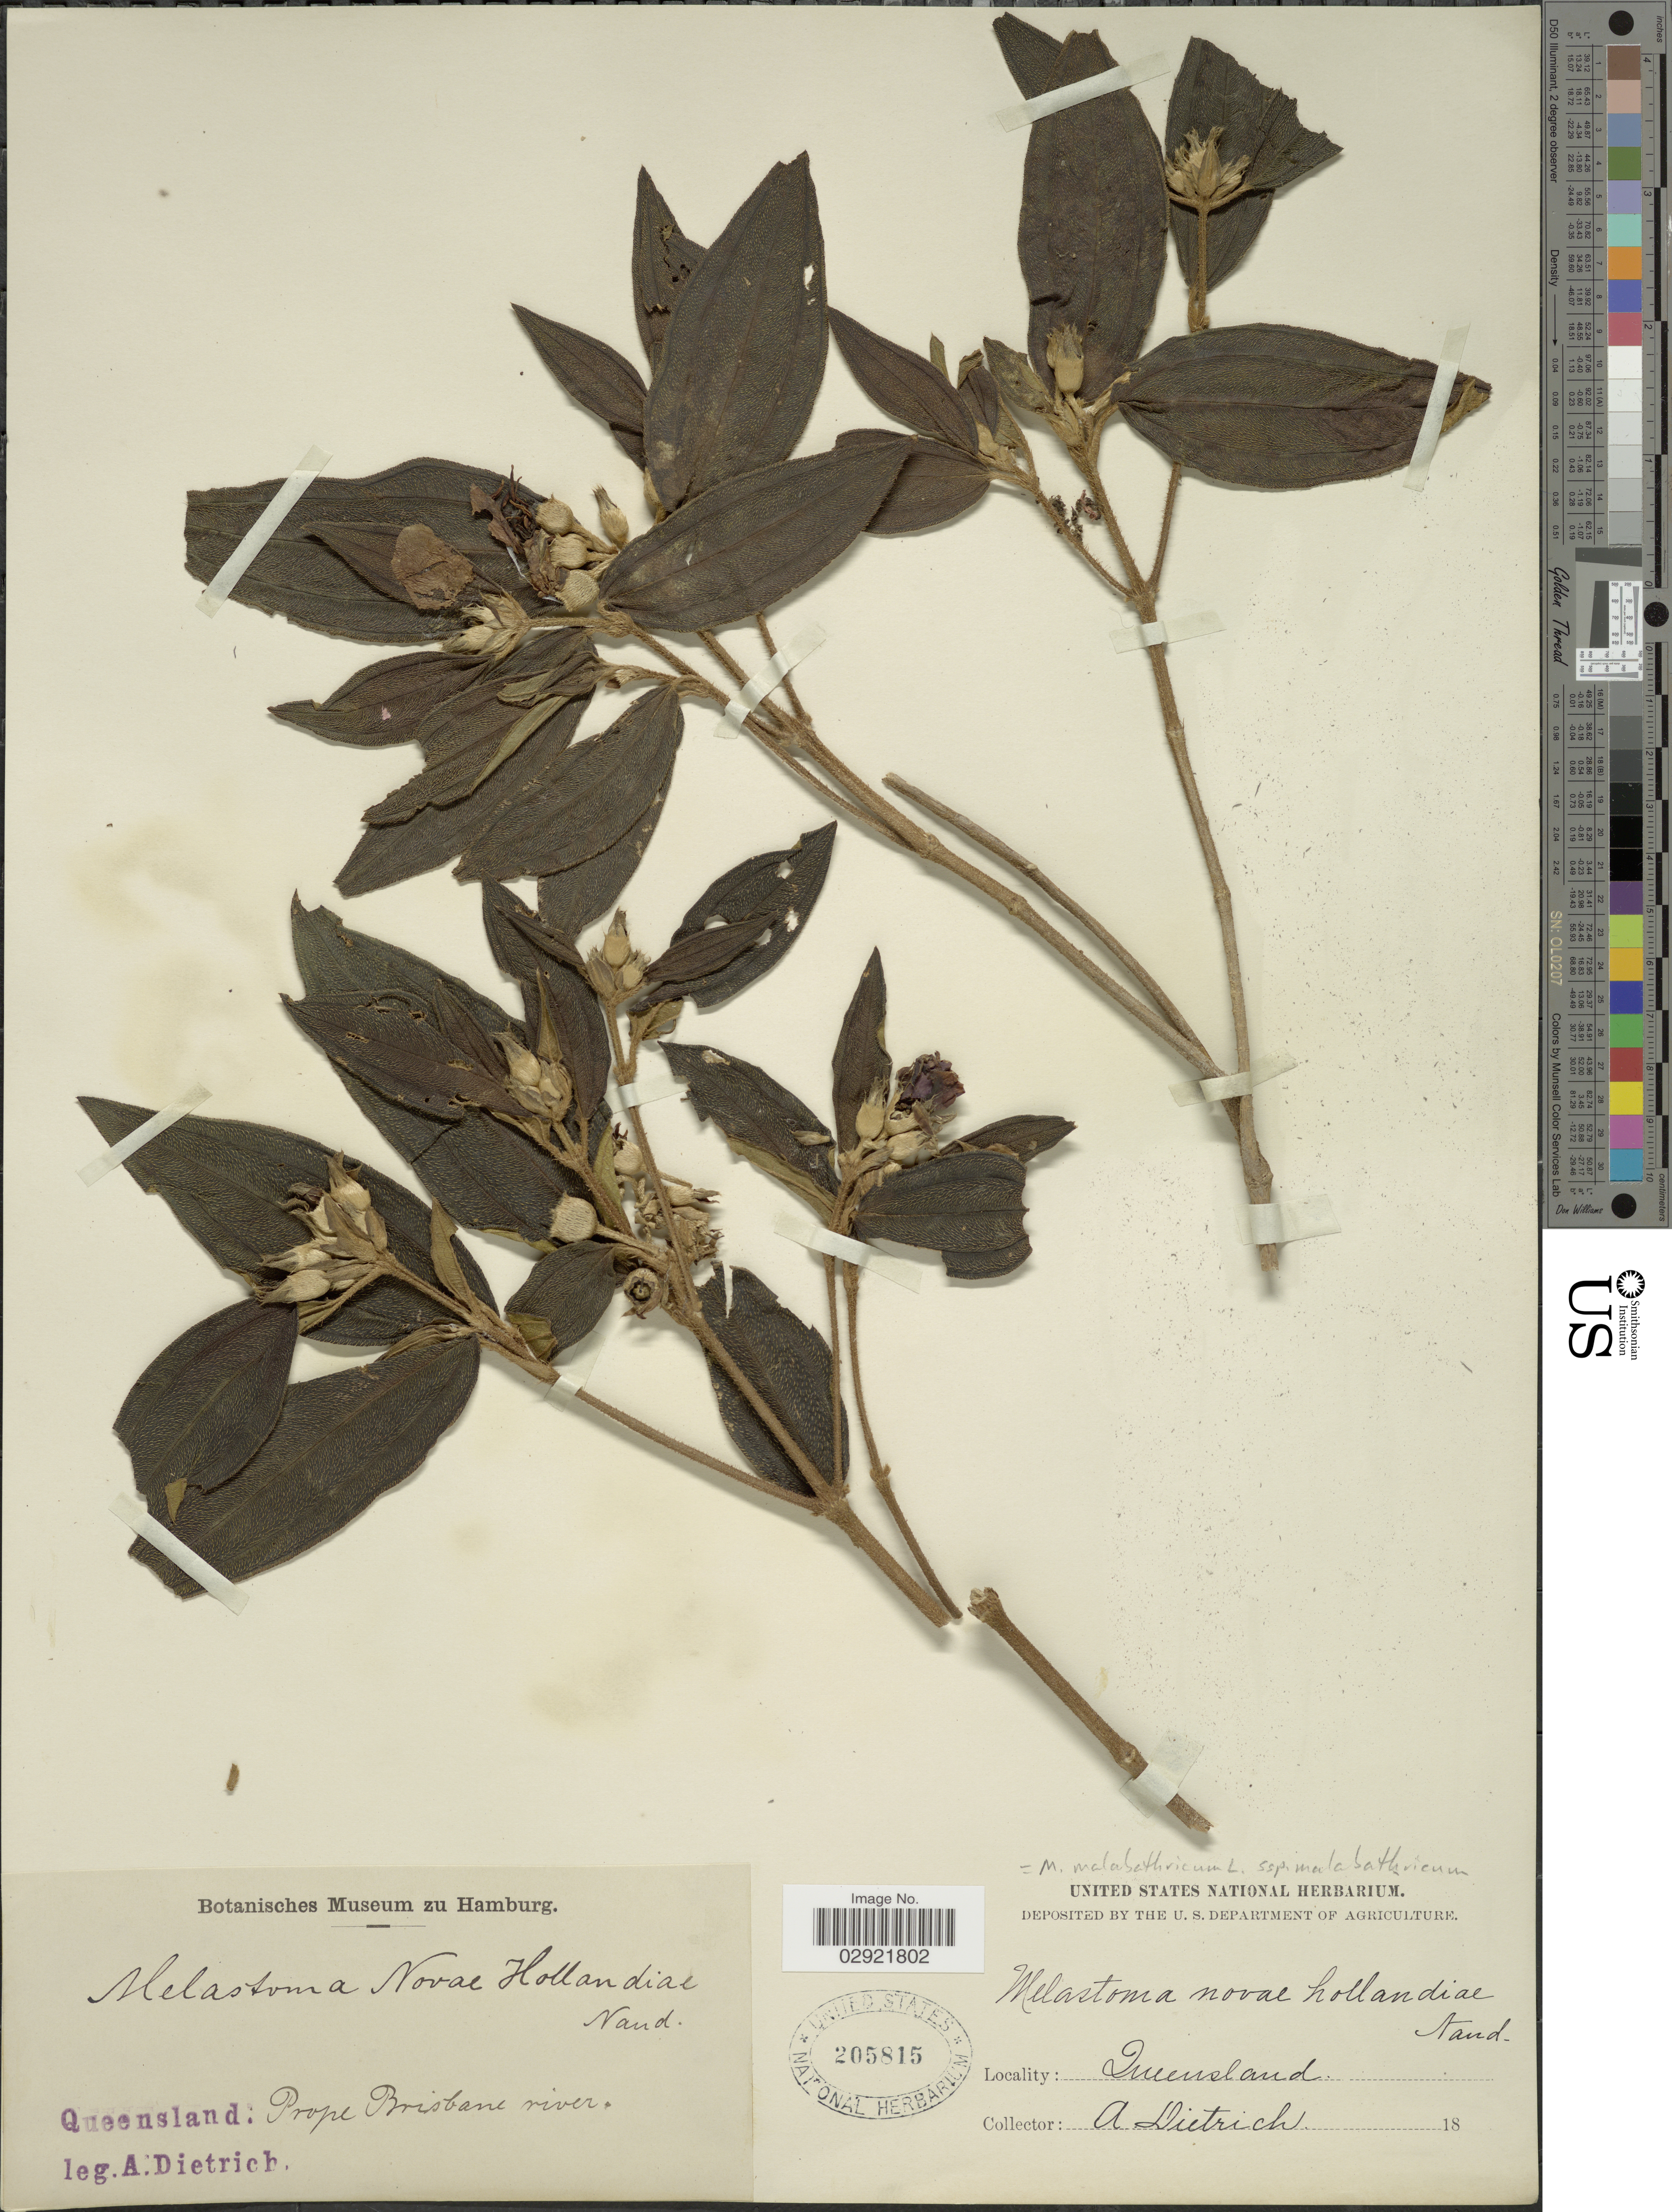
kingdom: Plantae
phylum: Tracheophyta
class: Magnoliopsida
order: Myrtales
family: Melastomataceae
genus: Melastoma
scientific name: Melastoma malabathricum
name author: L.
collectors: A. Dietrich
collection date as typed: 18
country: Australia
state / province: Queensland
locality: Prope Brisbane river.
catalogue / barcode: US 205815